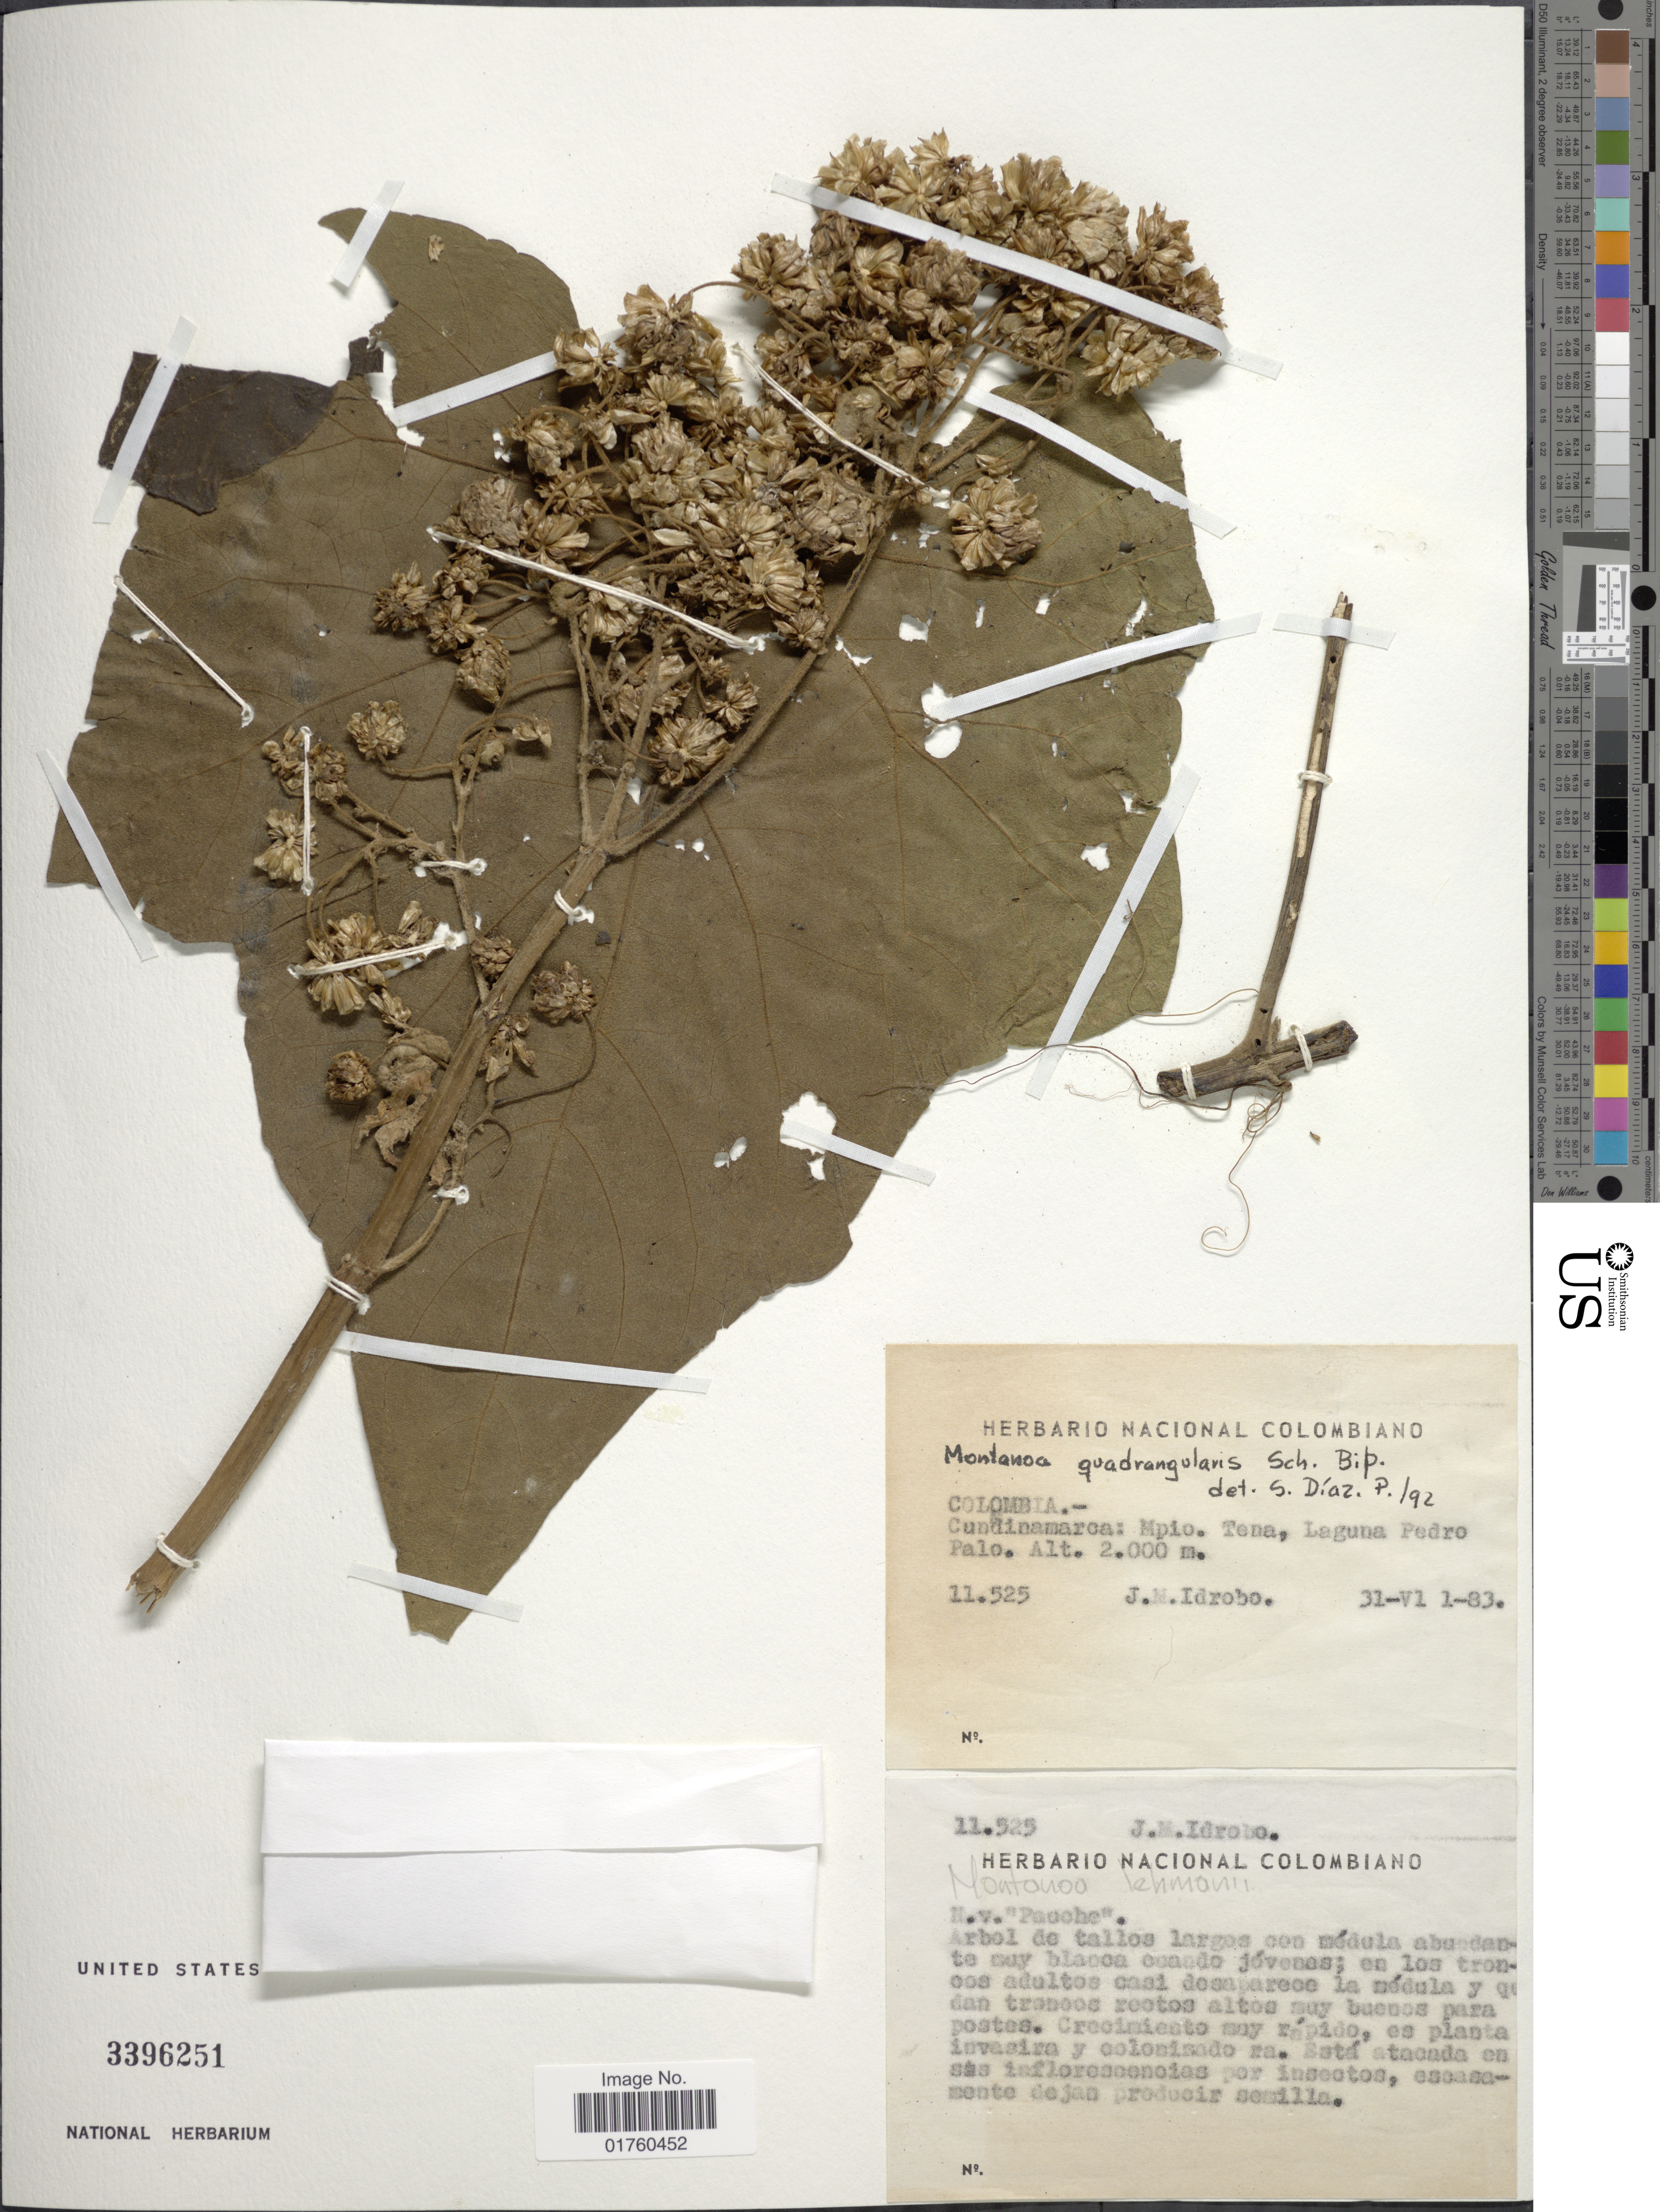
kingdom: Plantae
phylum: Tracheophyta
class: Magnoliopsida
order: Asterales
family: Asteraceae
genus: Montanoa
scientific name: Montanoa quadrangularis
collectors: J. M. Idrobo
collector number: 11525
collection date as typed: Transcribed d/m/y: 31/6/; 183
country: Colombia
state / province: Cundinamarca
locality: Mpio. Tena, Laguna Pedro Palo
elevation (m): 2000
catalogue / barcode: US 3396251